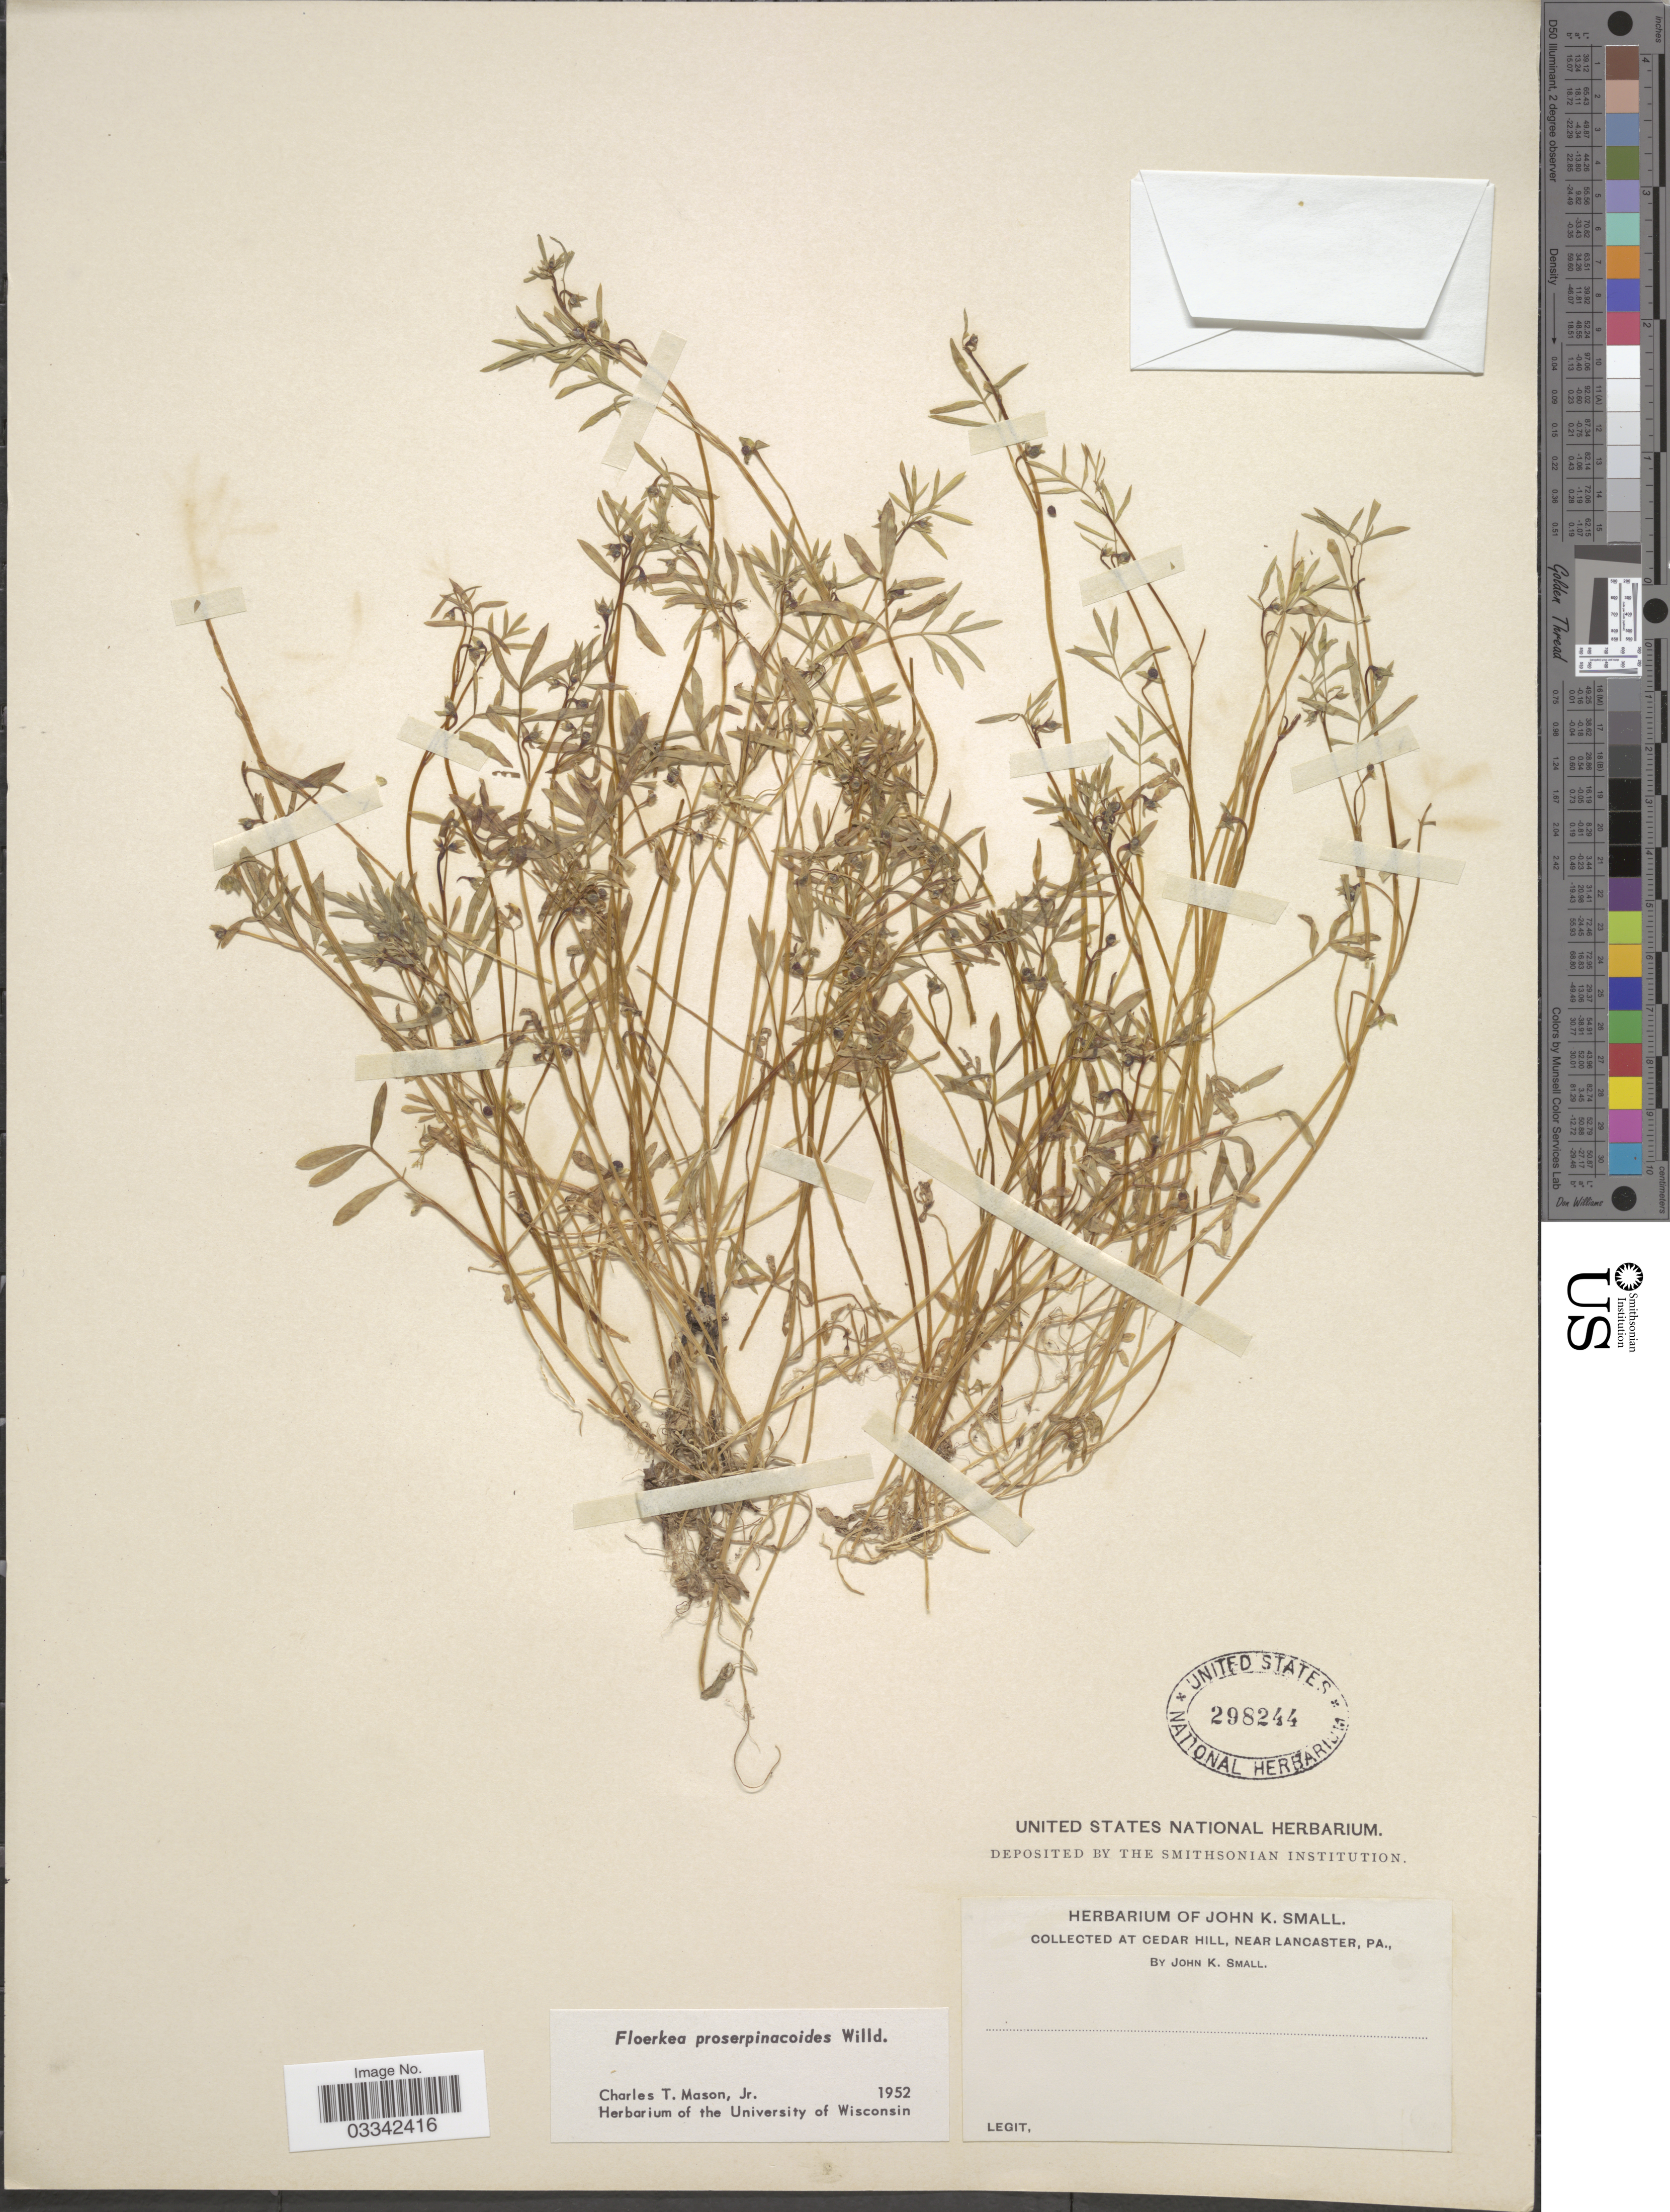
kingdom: Plantae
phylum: Tracheophyta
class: Magnoliopsida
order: Brassicales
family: Limnanthaceae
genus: Floerkea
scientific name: Floerkea proserpinacoides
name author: Willd.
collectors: J. K. Small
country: United States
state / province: Pennsylvania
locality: Cedar Hill, near Lancaster.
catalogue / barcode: US 298244